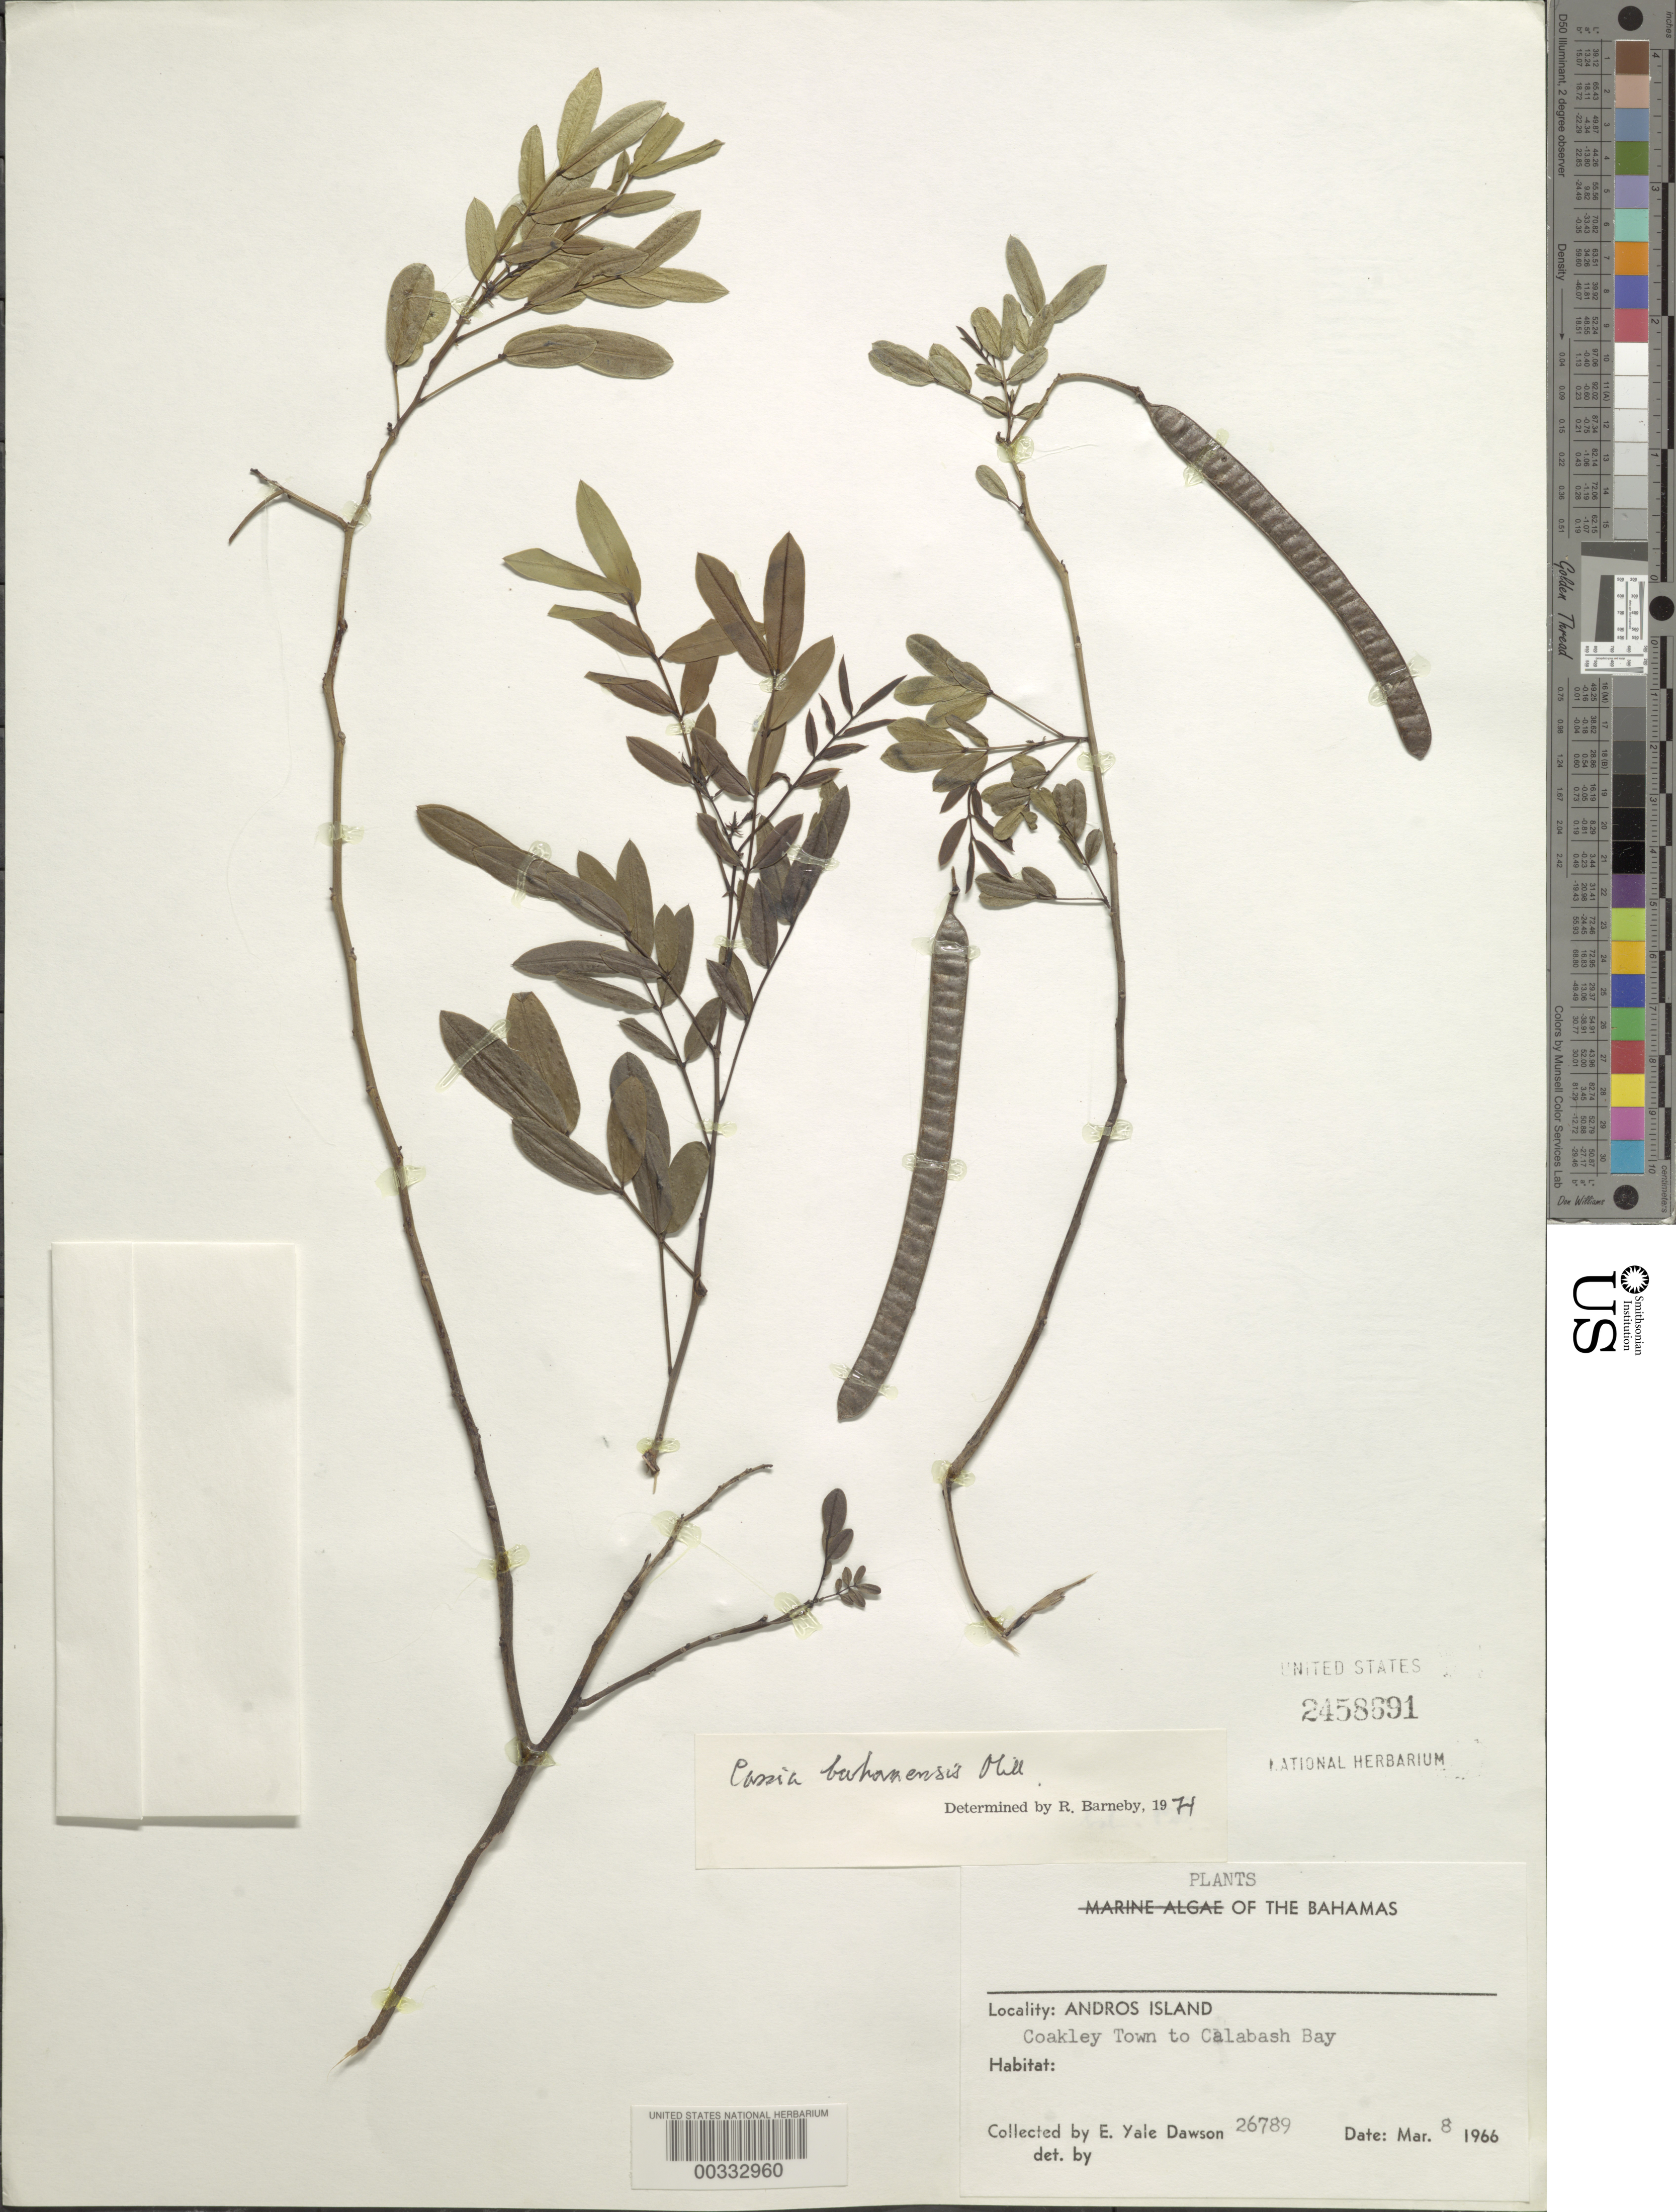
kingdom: Plantae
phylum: Tracheophyta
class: Magnoliopsida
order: Fabales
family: Fabaceae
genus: Senna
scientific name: Senna ligustrina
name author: (L.) H.S. Irwin & Barneby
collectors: E. Y. Dawson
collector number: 26789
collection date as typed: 08 Mar 1966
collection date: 1966-03-08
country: Bahamas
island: Andros Island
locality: Coakley town to calabash bay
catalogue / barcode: US 2458691